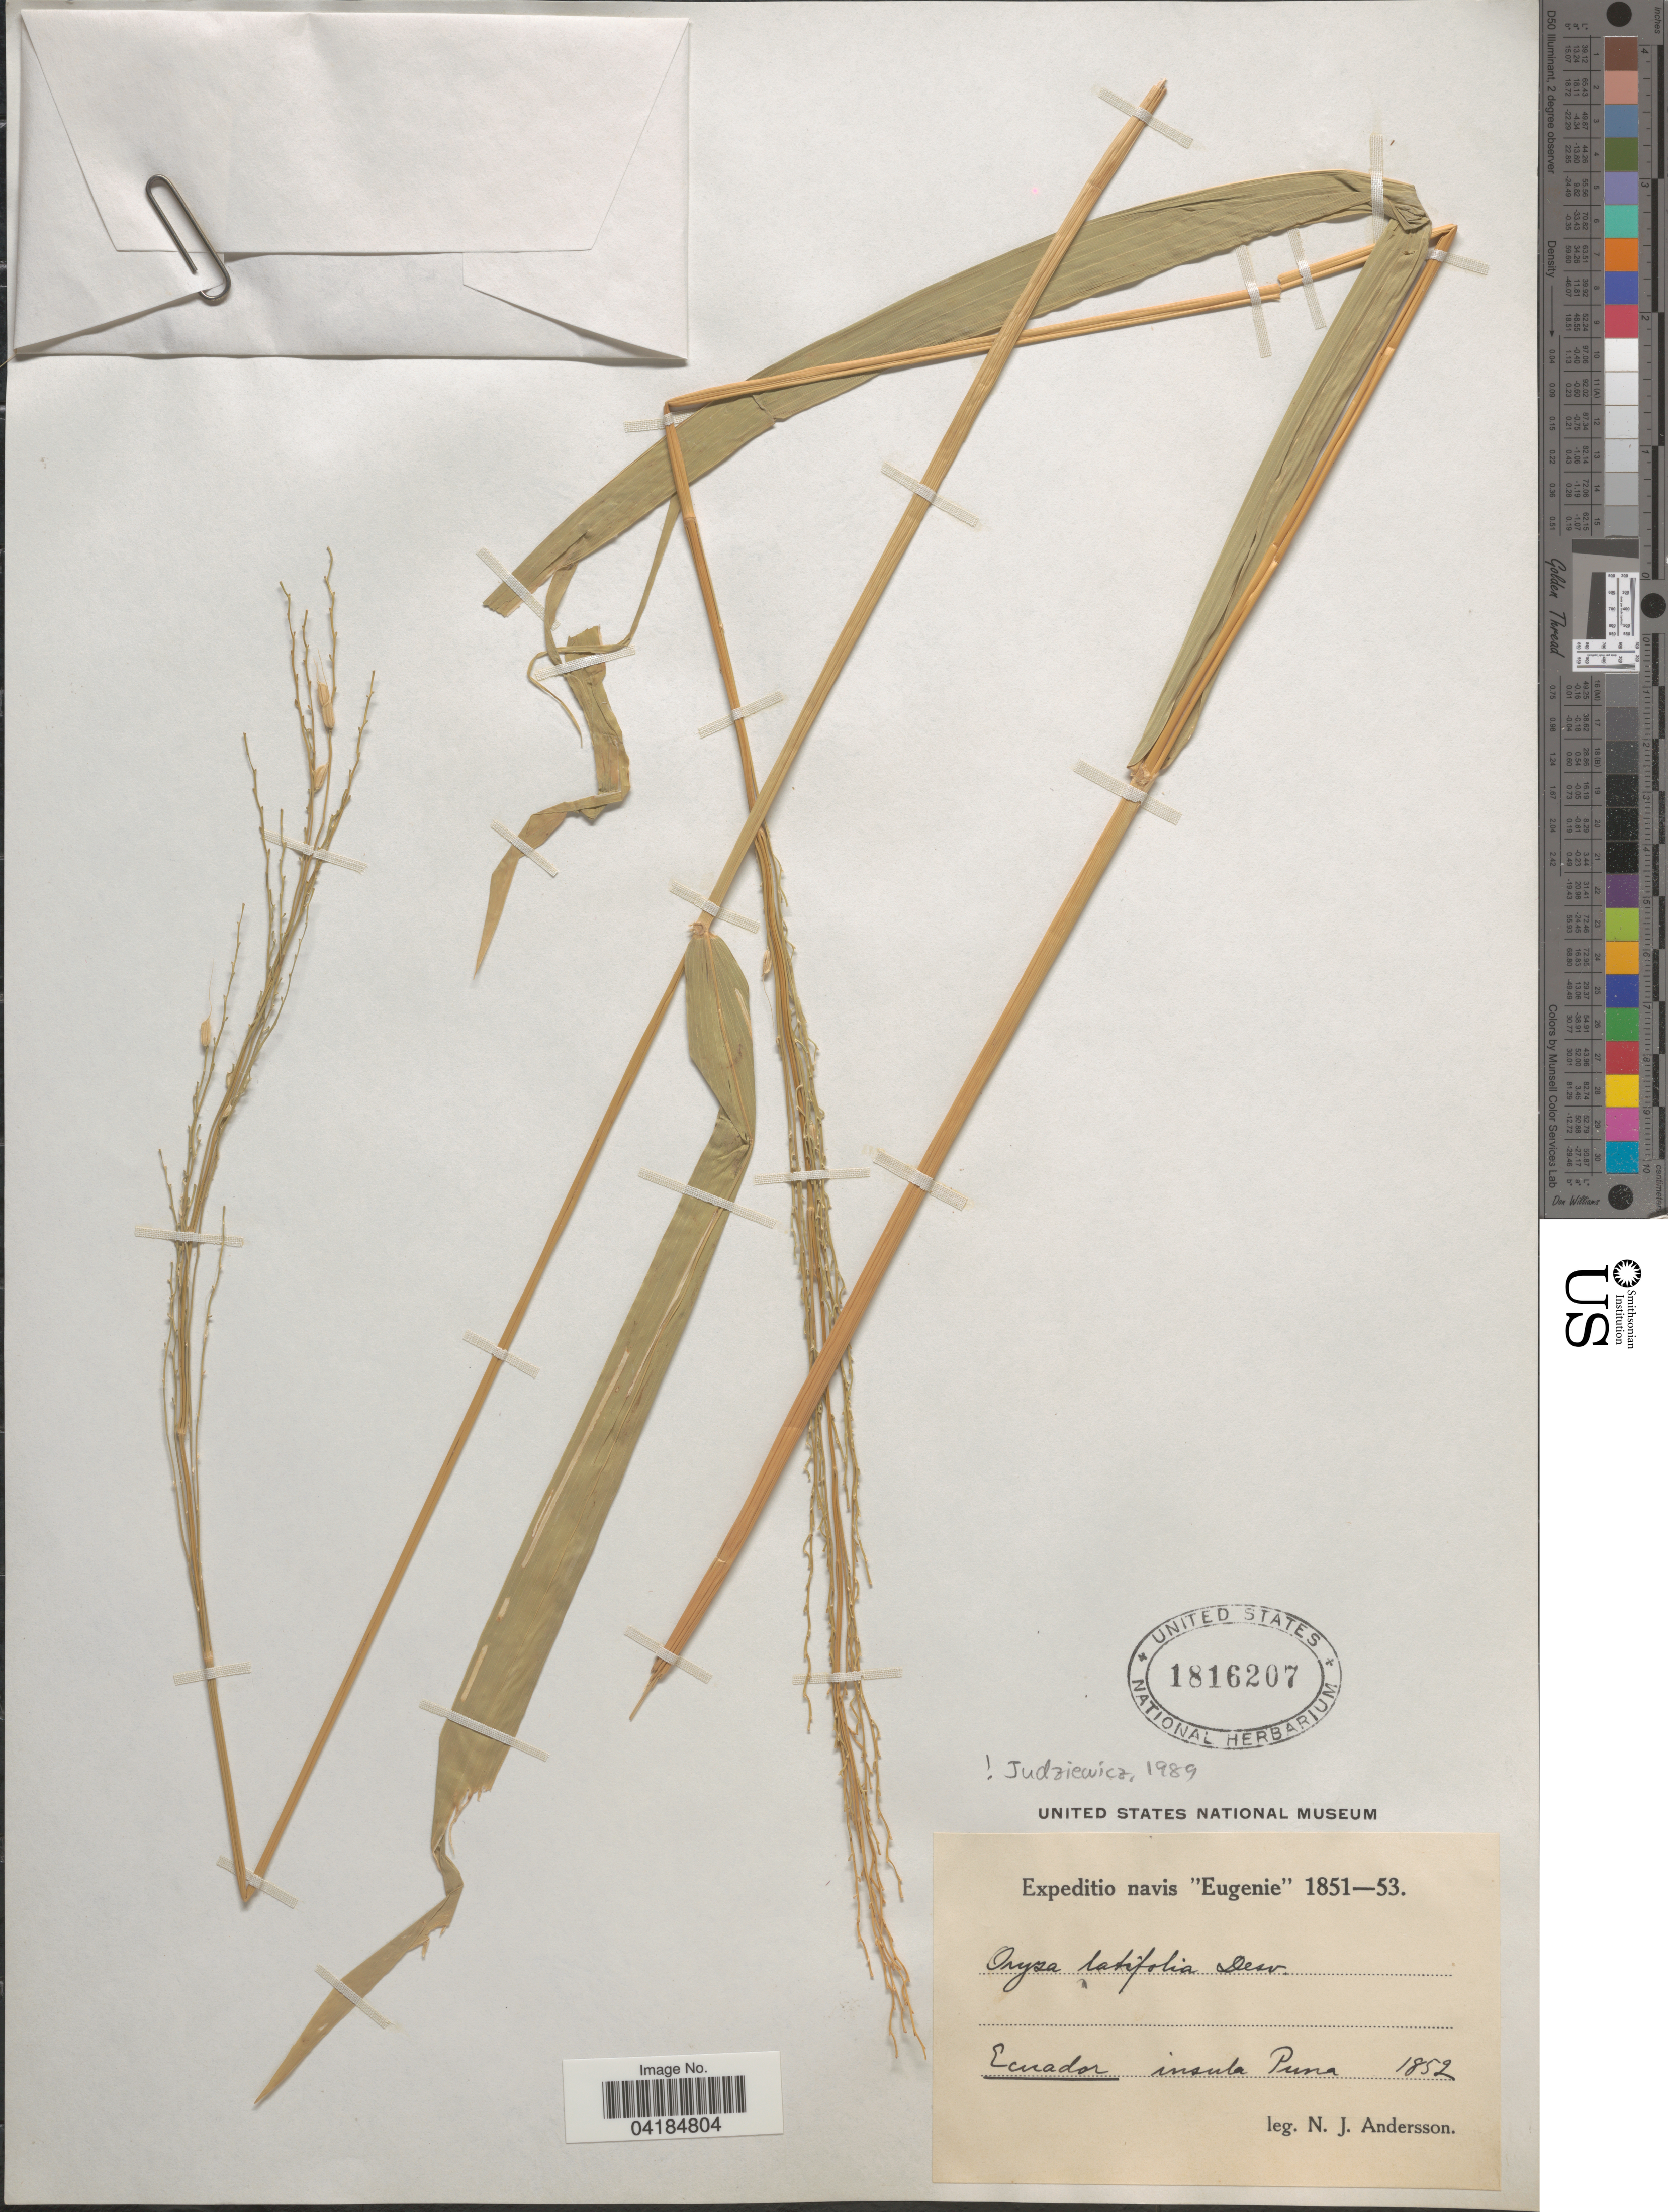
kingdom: Plantae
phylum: Tracheophyta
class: Liliopsida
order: Poales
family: Poaceae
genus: Oryza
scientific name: Oryza latifolia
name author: Desv.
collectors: N. J. Andersson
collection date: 1852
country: Ecuador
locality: Expeditio navis "Eugenie" 1851-53. Insula Puna.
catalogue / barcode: US 1816207